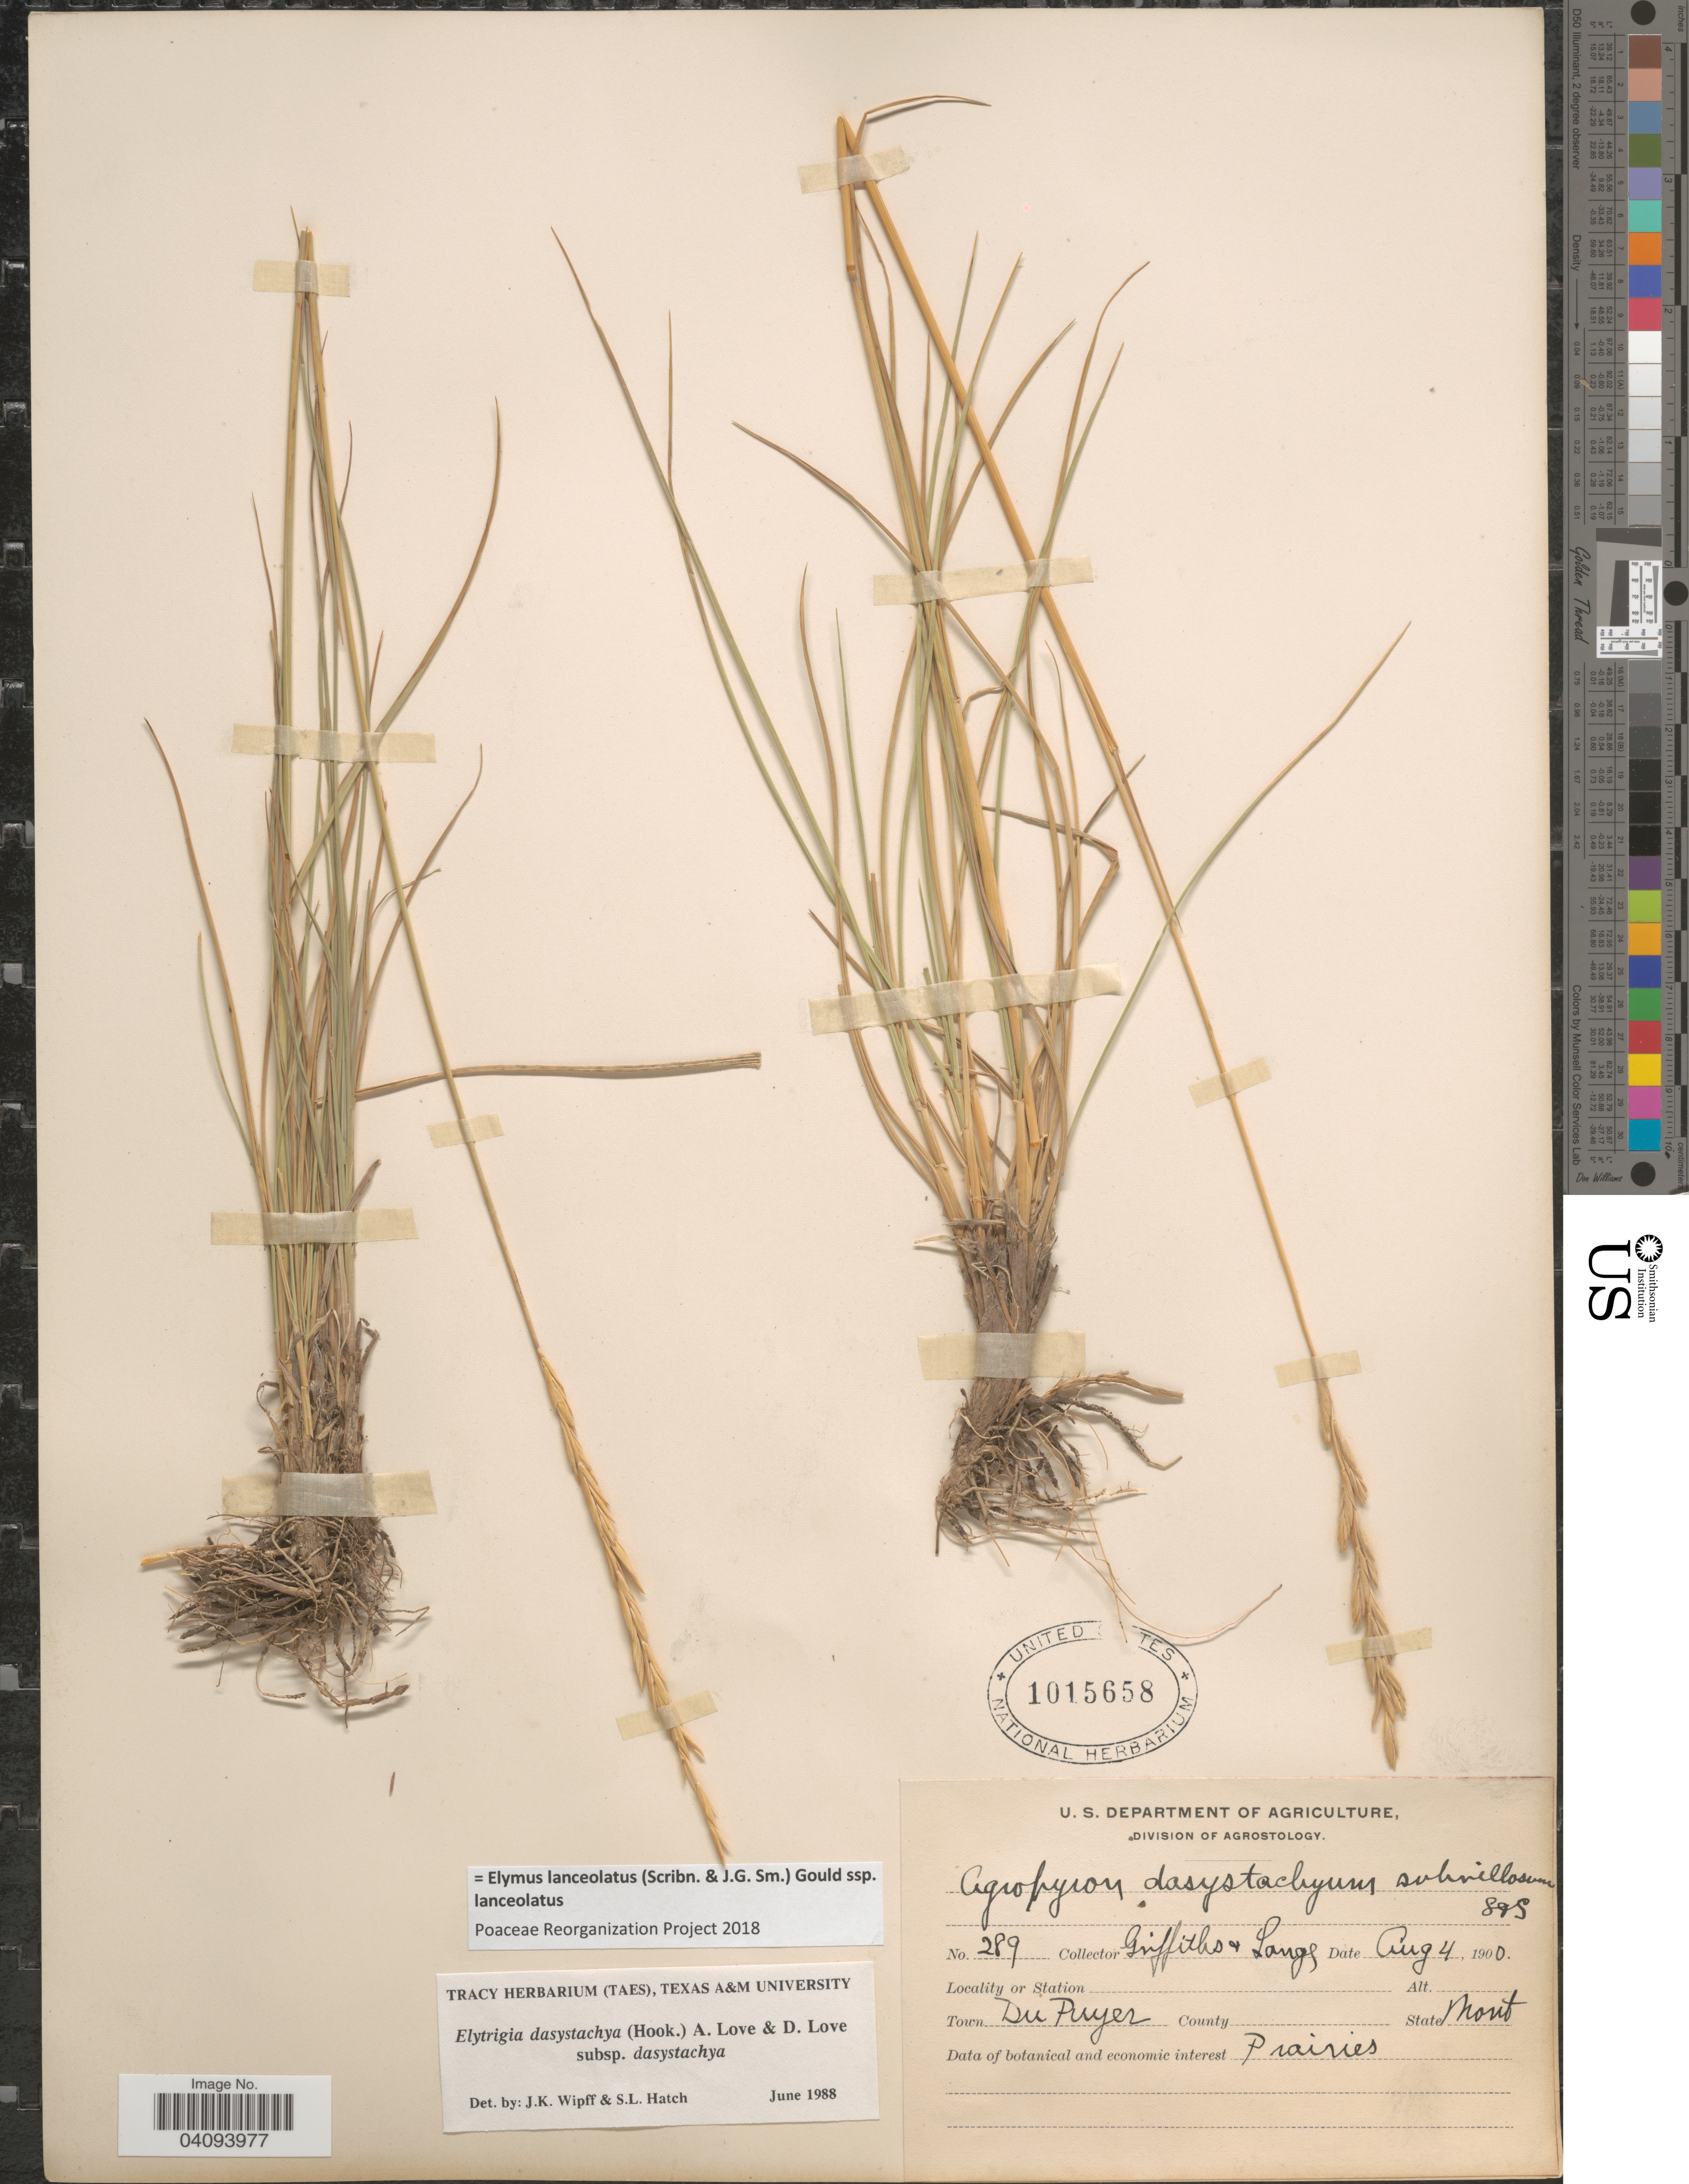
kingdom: Plantae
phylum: Tracheophyta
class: Liliopsida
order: Poales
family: Poaceae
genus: Elymus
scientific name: Elymus lanceolatus subsp. lanceolatus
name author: (Scribn. & J.G. Sm.) Gould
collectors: -- Griffiths & -- Lange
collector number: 289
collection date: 1900-08-04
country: United States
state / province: Montana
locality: Town Du Puyer.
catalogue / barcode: US 1015658